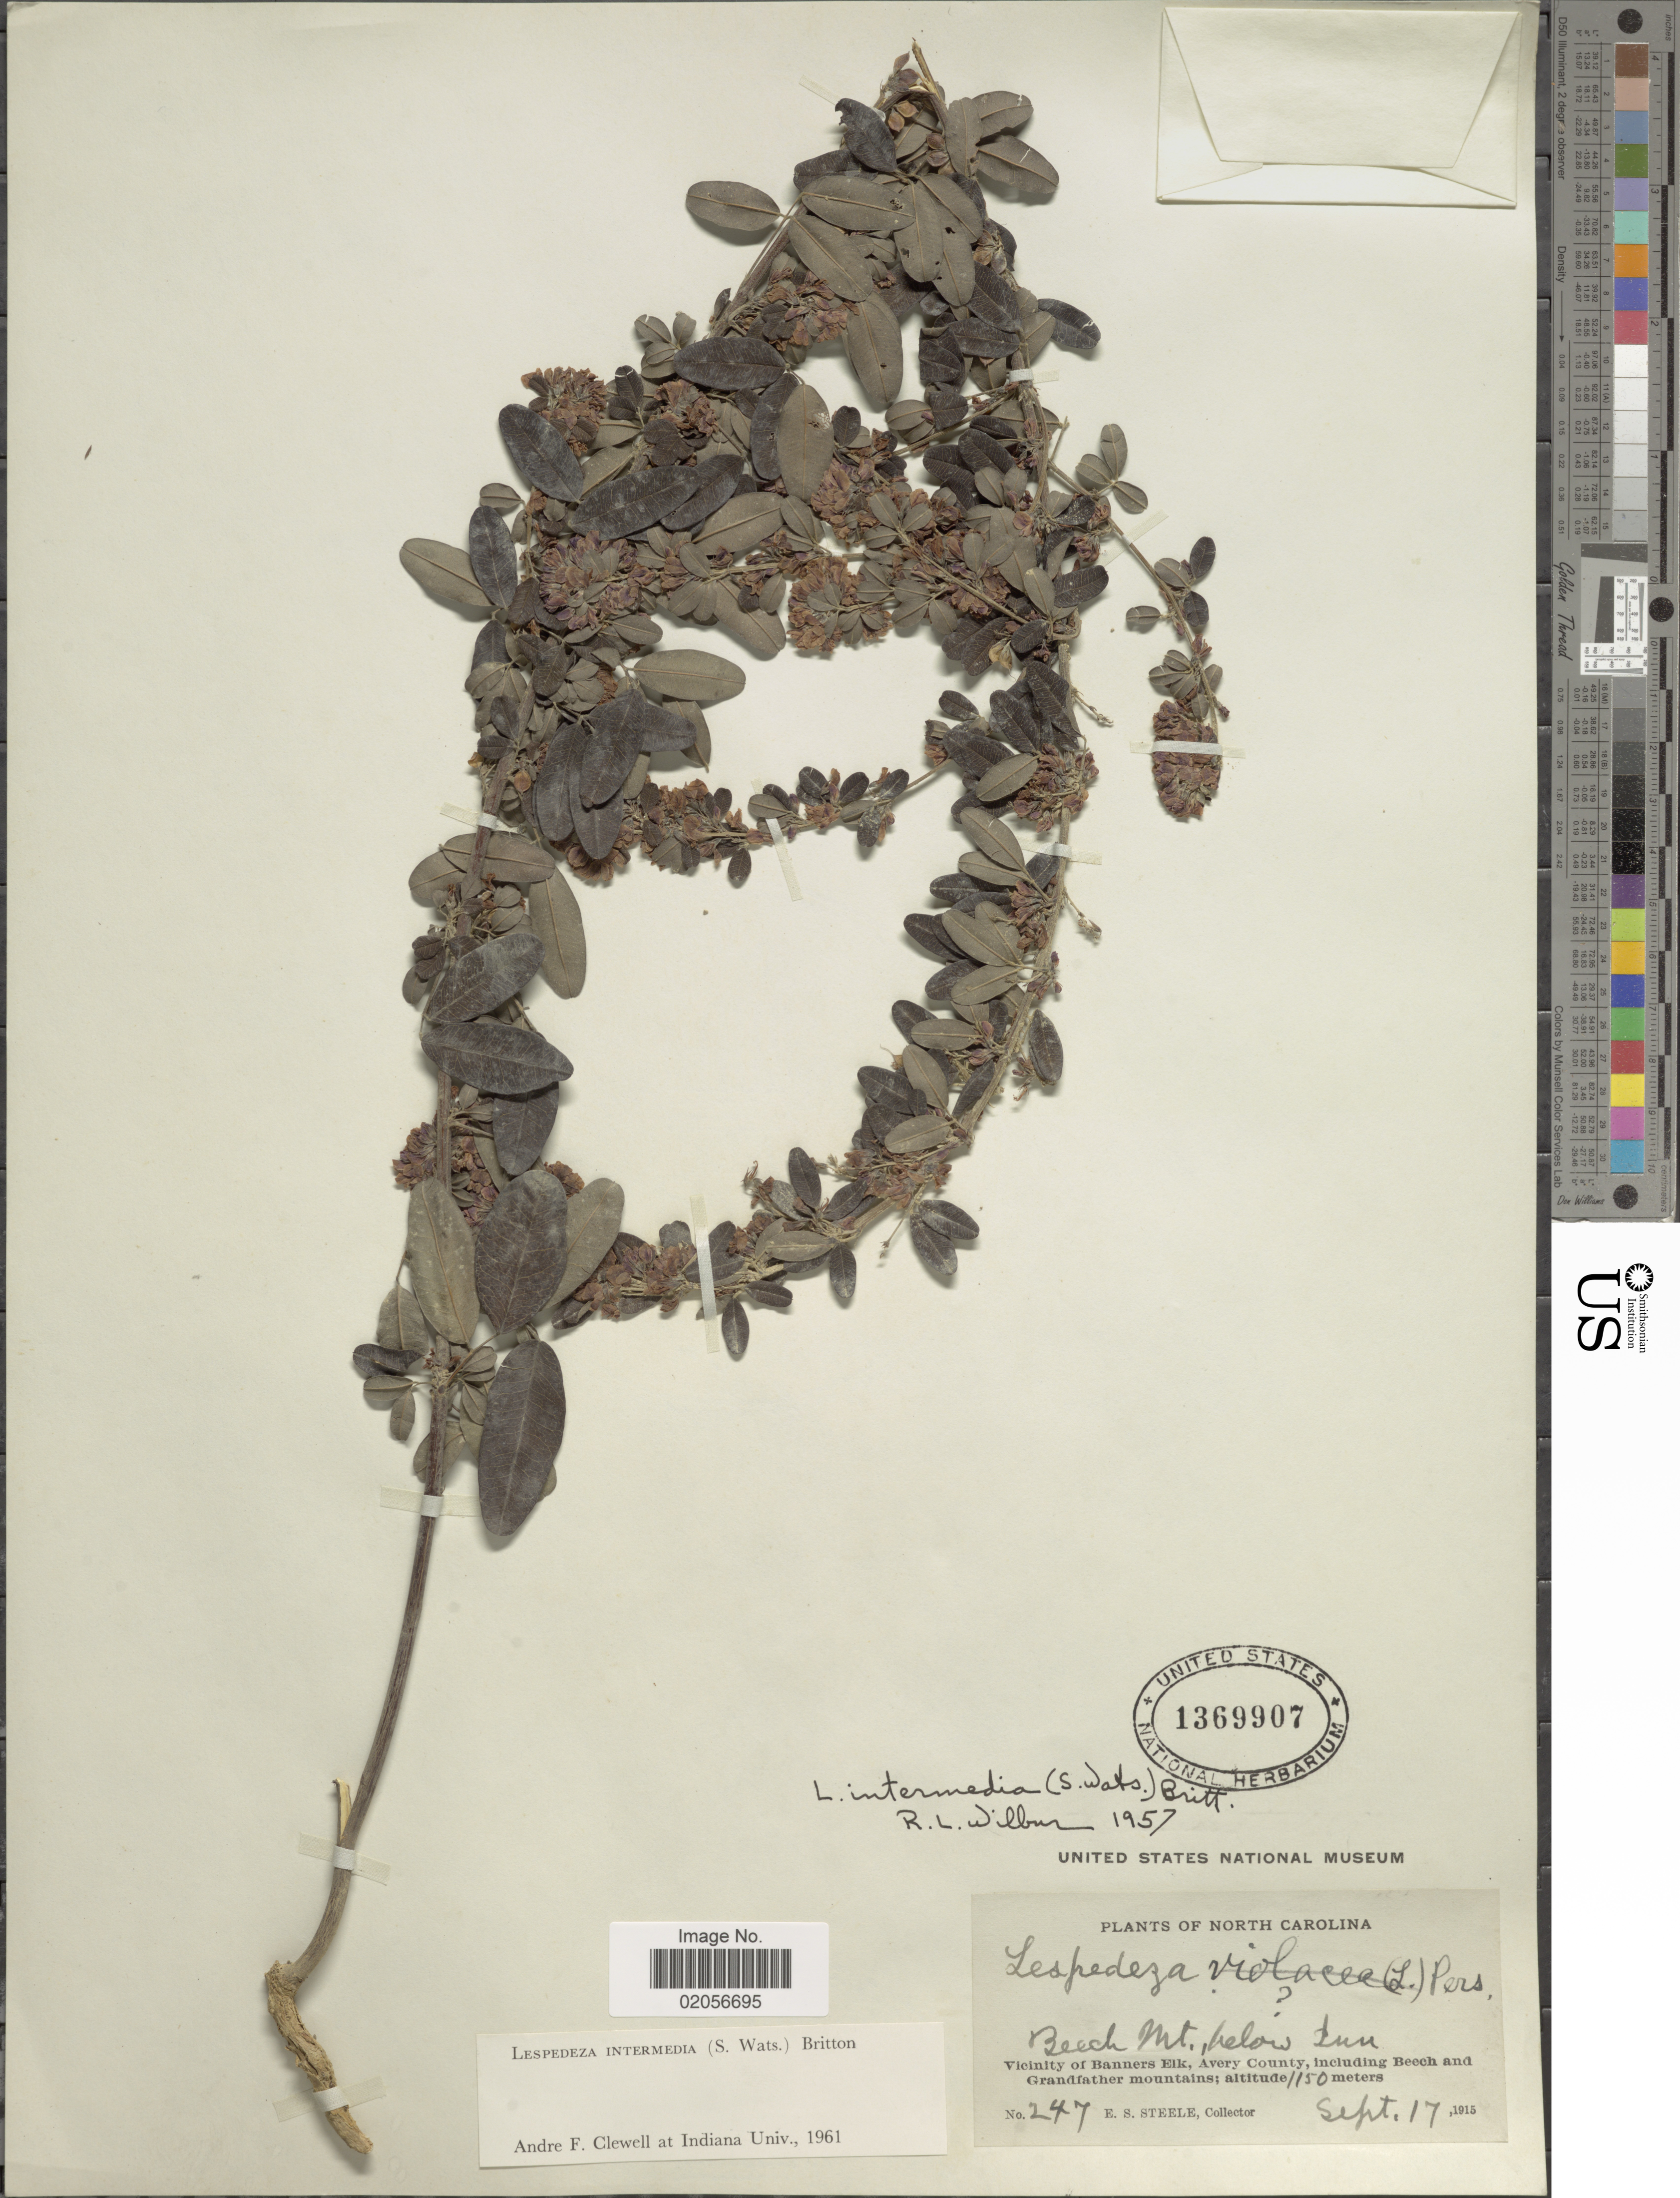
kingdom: Plantae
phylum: Tracheophyta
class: Magnoliopsida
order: Fabales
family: Fabaceae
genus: Lespedeza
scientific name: Lespedeza intermedia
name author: (S. Watson) Britton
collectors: E. Steele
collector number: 247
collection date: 1915-09-17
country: United States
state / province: North Carolina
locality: Beach Mt., below Inn, Vicinity of Banners Elk, Avery County, including Beech and Grandfather mountains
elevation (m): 1150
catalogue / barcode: US 1369907